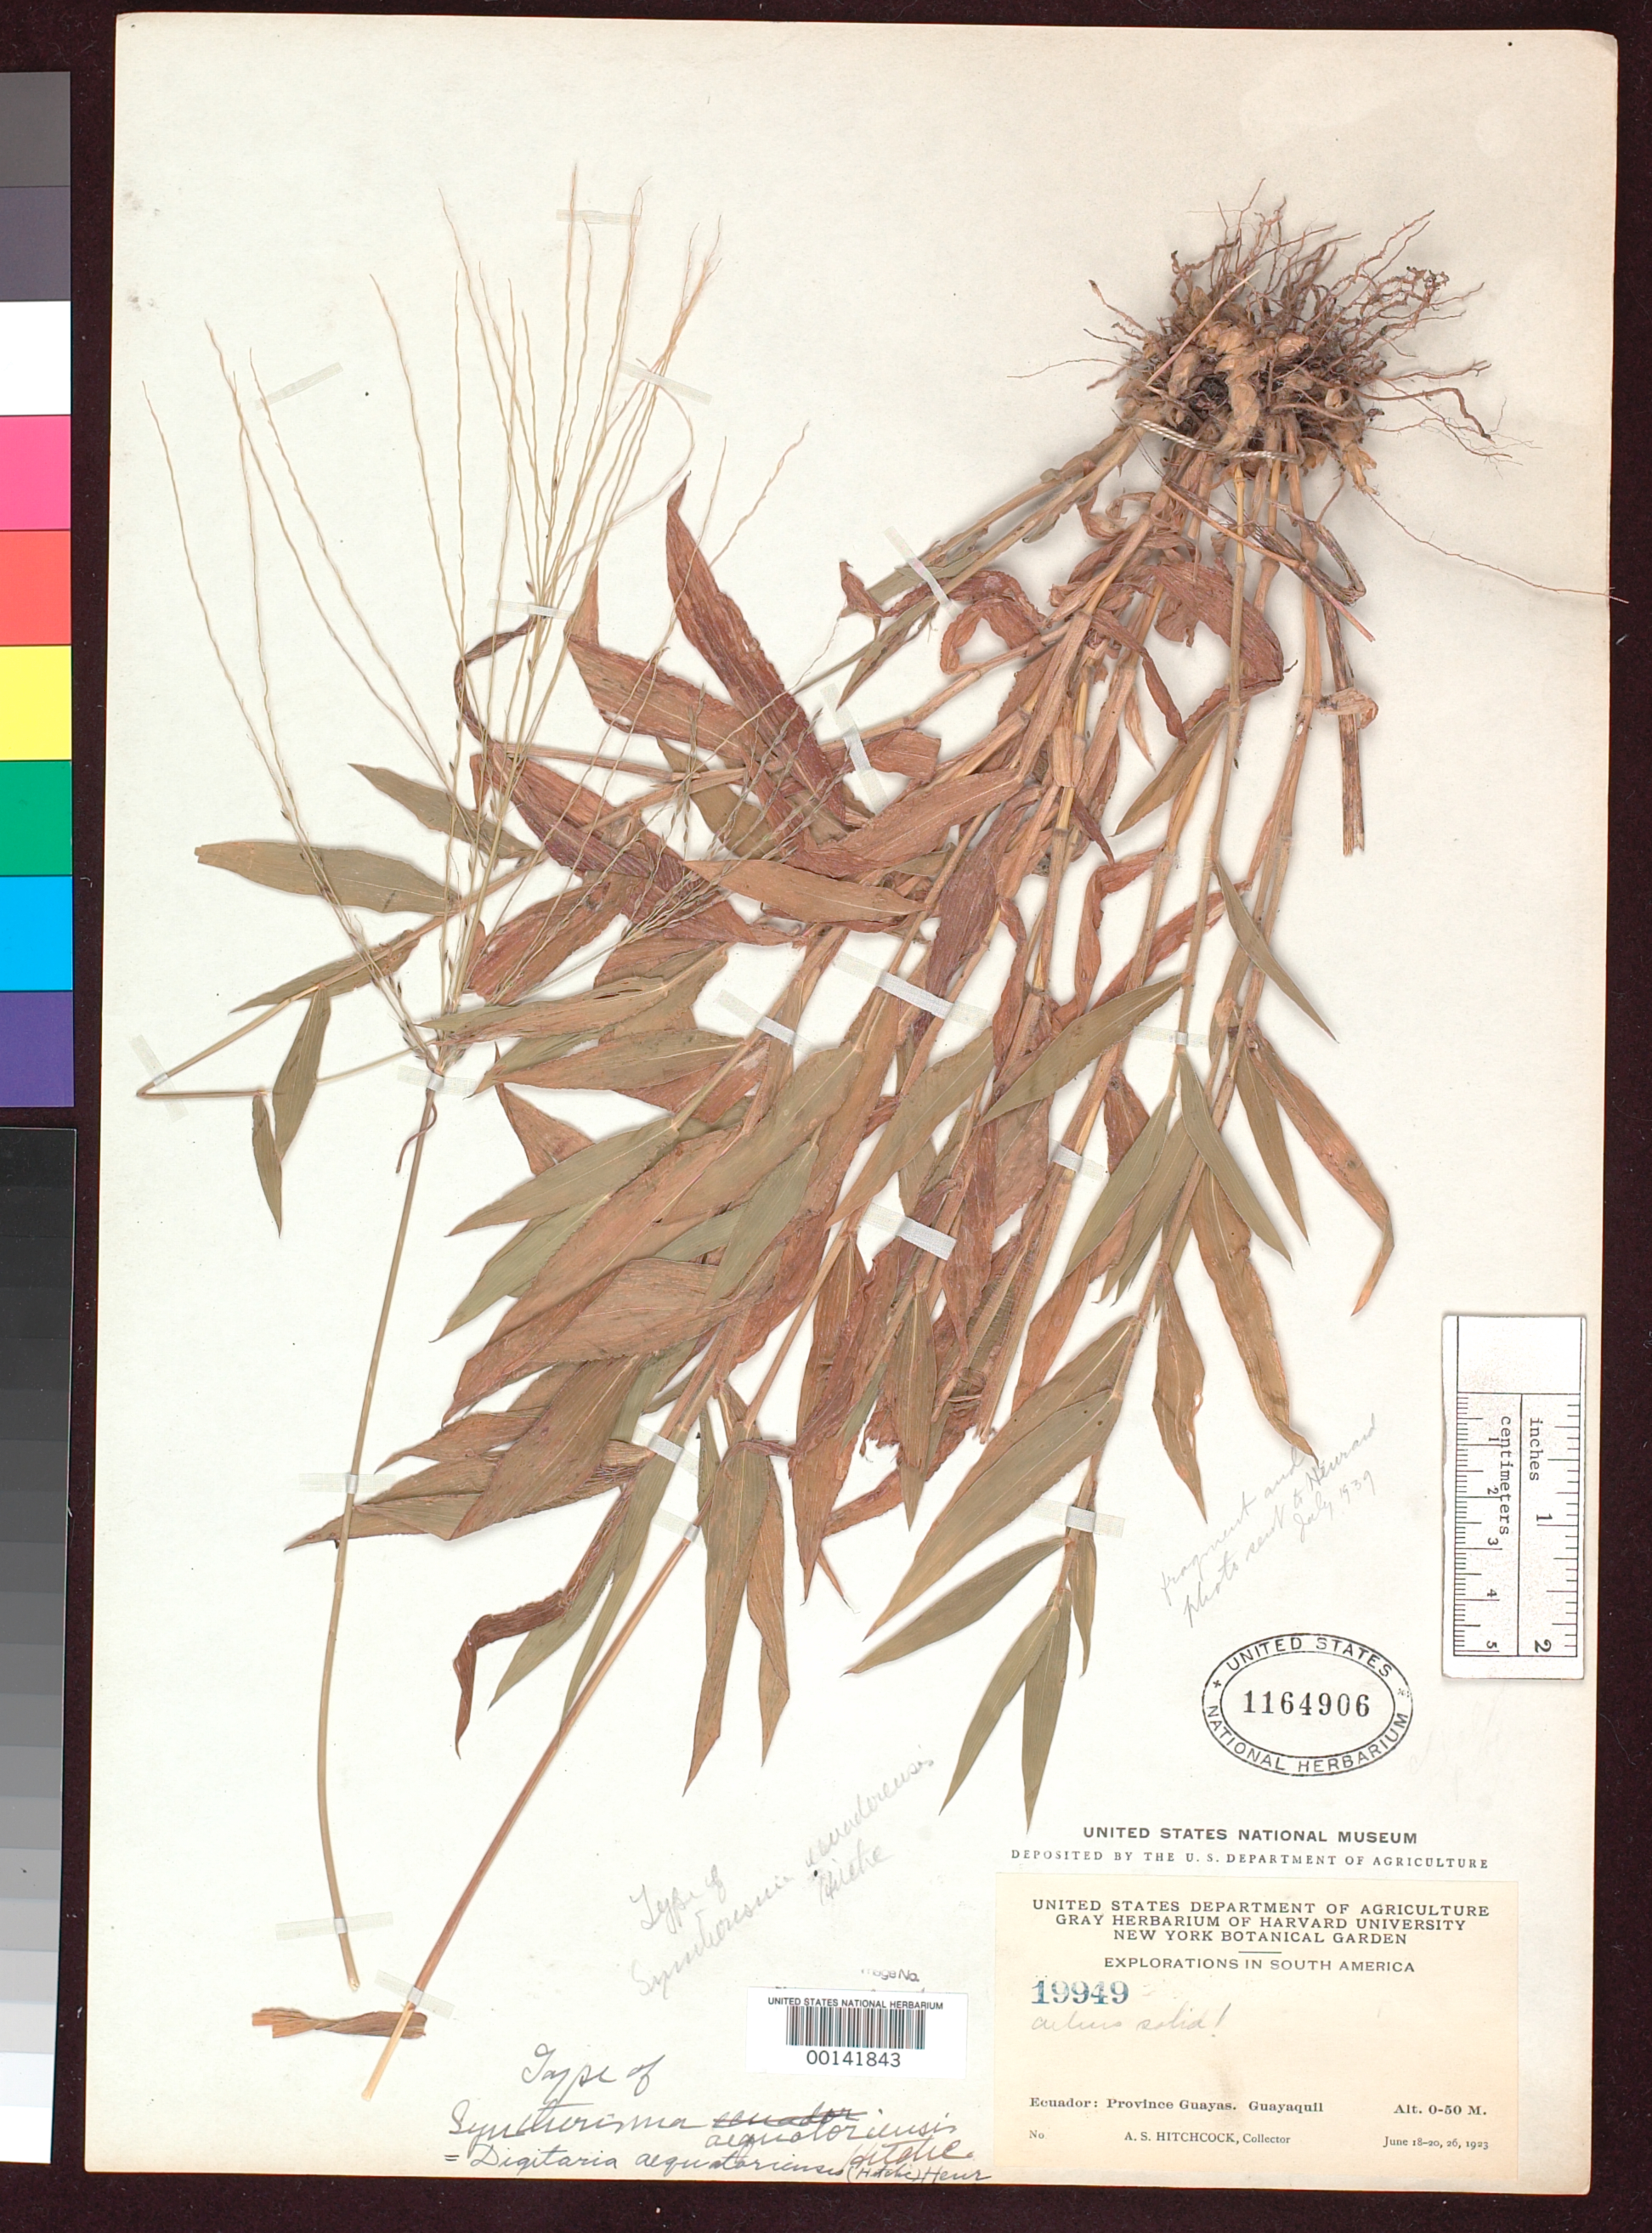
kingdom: Plantae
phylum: Tracheophyta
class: Liliopsida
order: Poales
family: Poaceae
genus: Syntherisma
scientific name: Syntherisma aequatoriensis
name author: Hitchc.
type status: Holotype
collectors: A. S. Hitchcock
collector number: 19949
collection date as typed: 20 Jun 1923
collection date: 1923-06-20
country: Ecuador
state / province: Guayas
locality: Guayaquil.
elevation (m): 0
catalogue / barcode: US 1164906